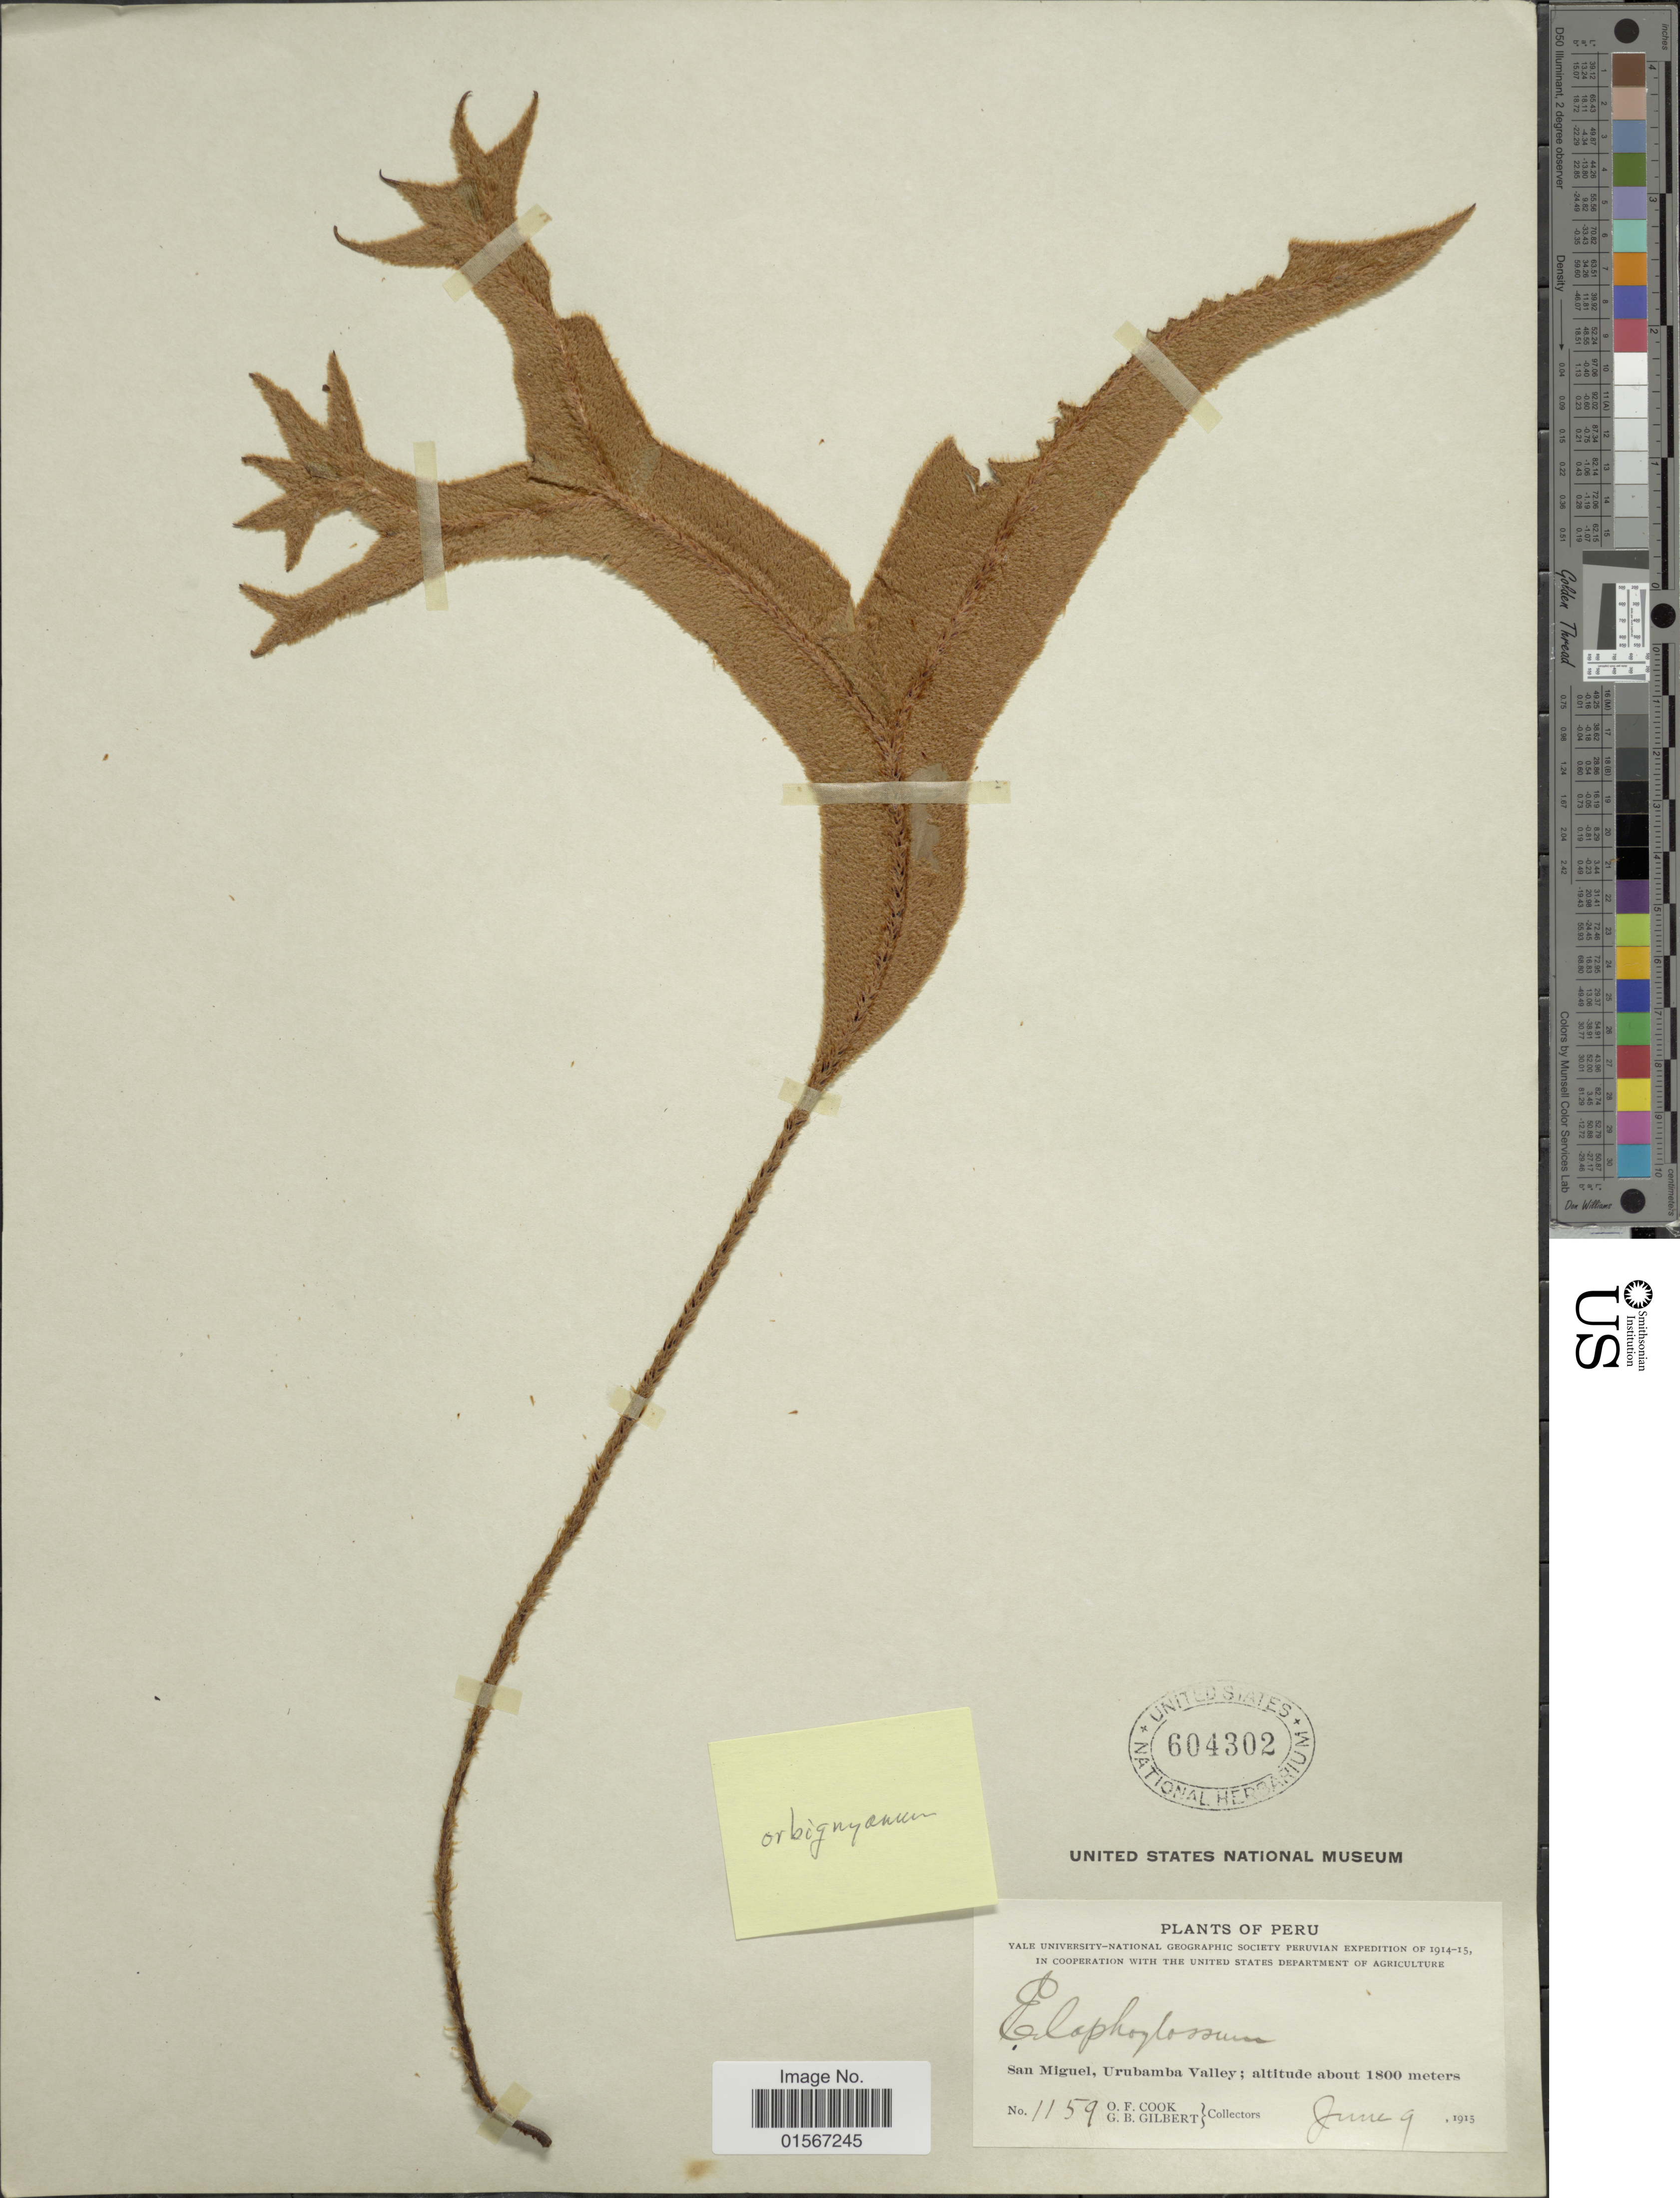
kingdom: Plantae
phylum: Tracheophyta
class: Polypodiopsida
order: Polypodiales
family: Dryopteridaceae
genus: Elaphoglossum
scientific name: Elaphoglossum orbignyanum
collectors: O. F. Cook & G. B. Gilbert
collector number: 1159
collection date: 1915-06-09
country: Peru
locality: Peru, San Miguel, Urubamba Valley.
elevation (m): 1800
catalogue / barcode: US 604302